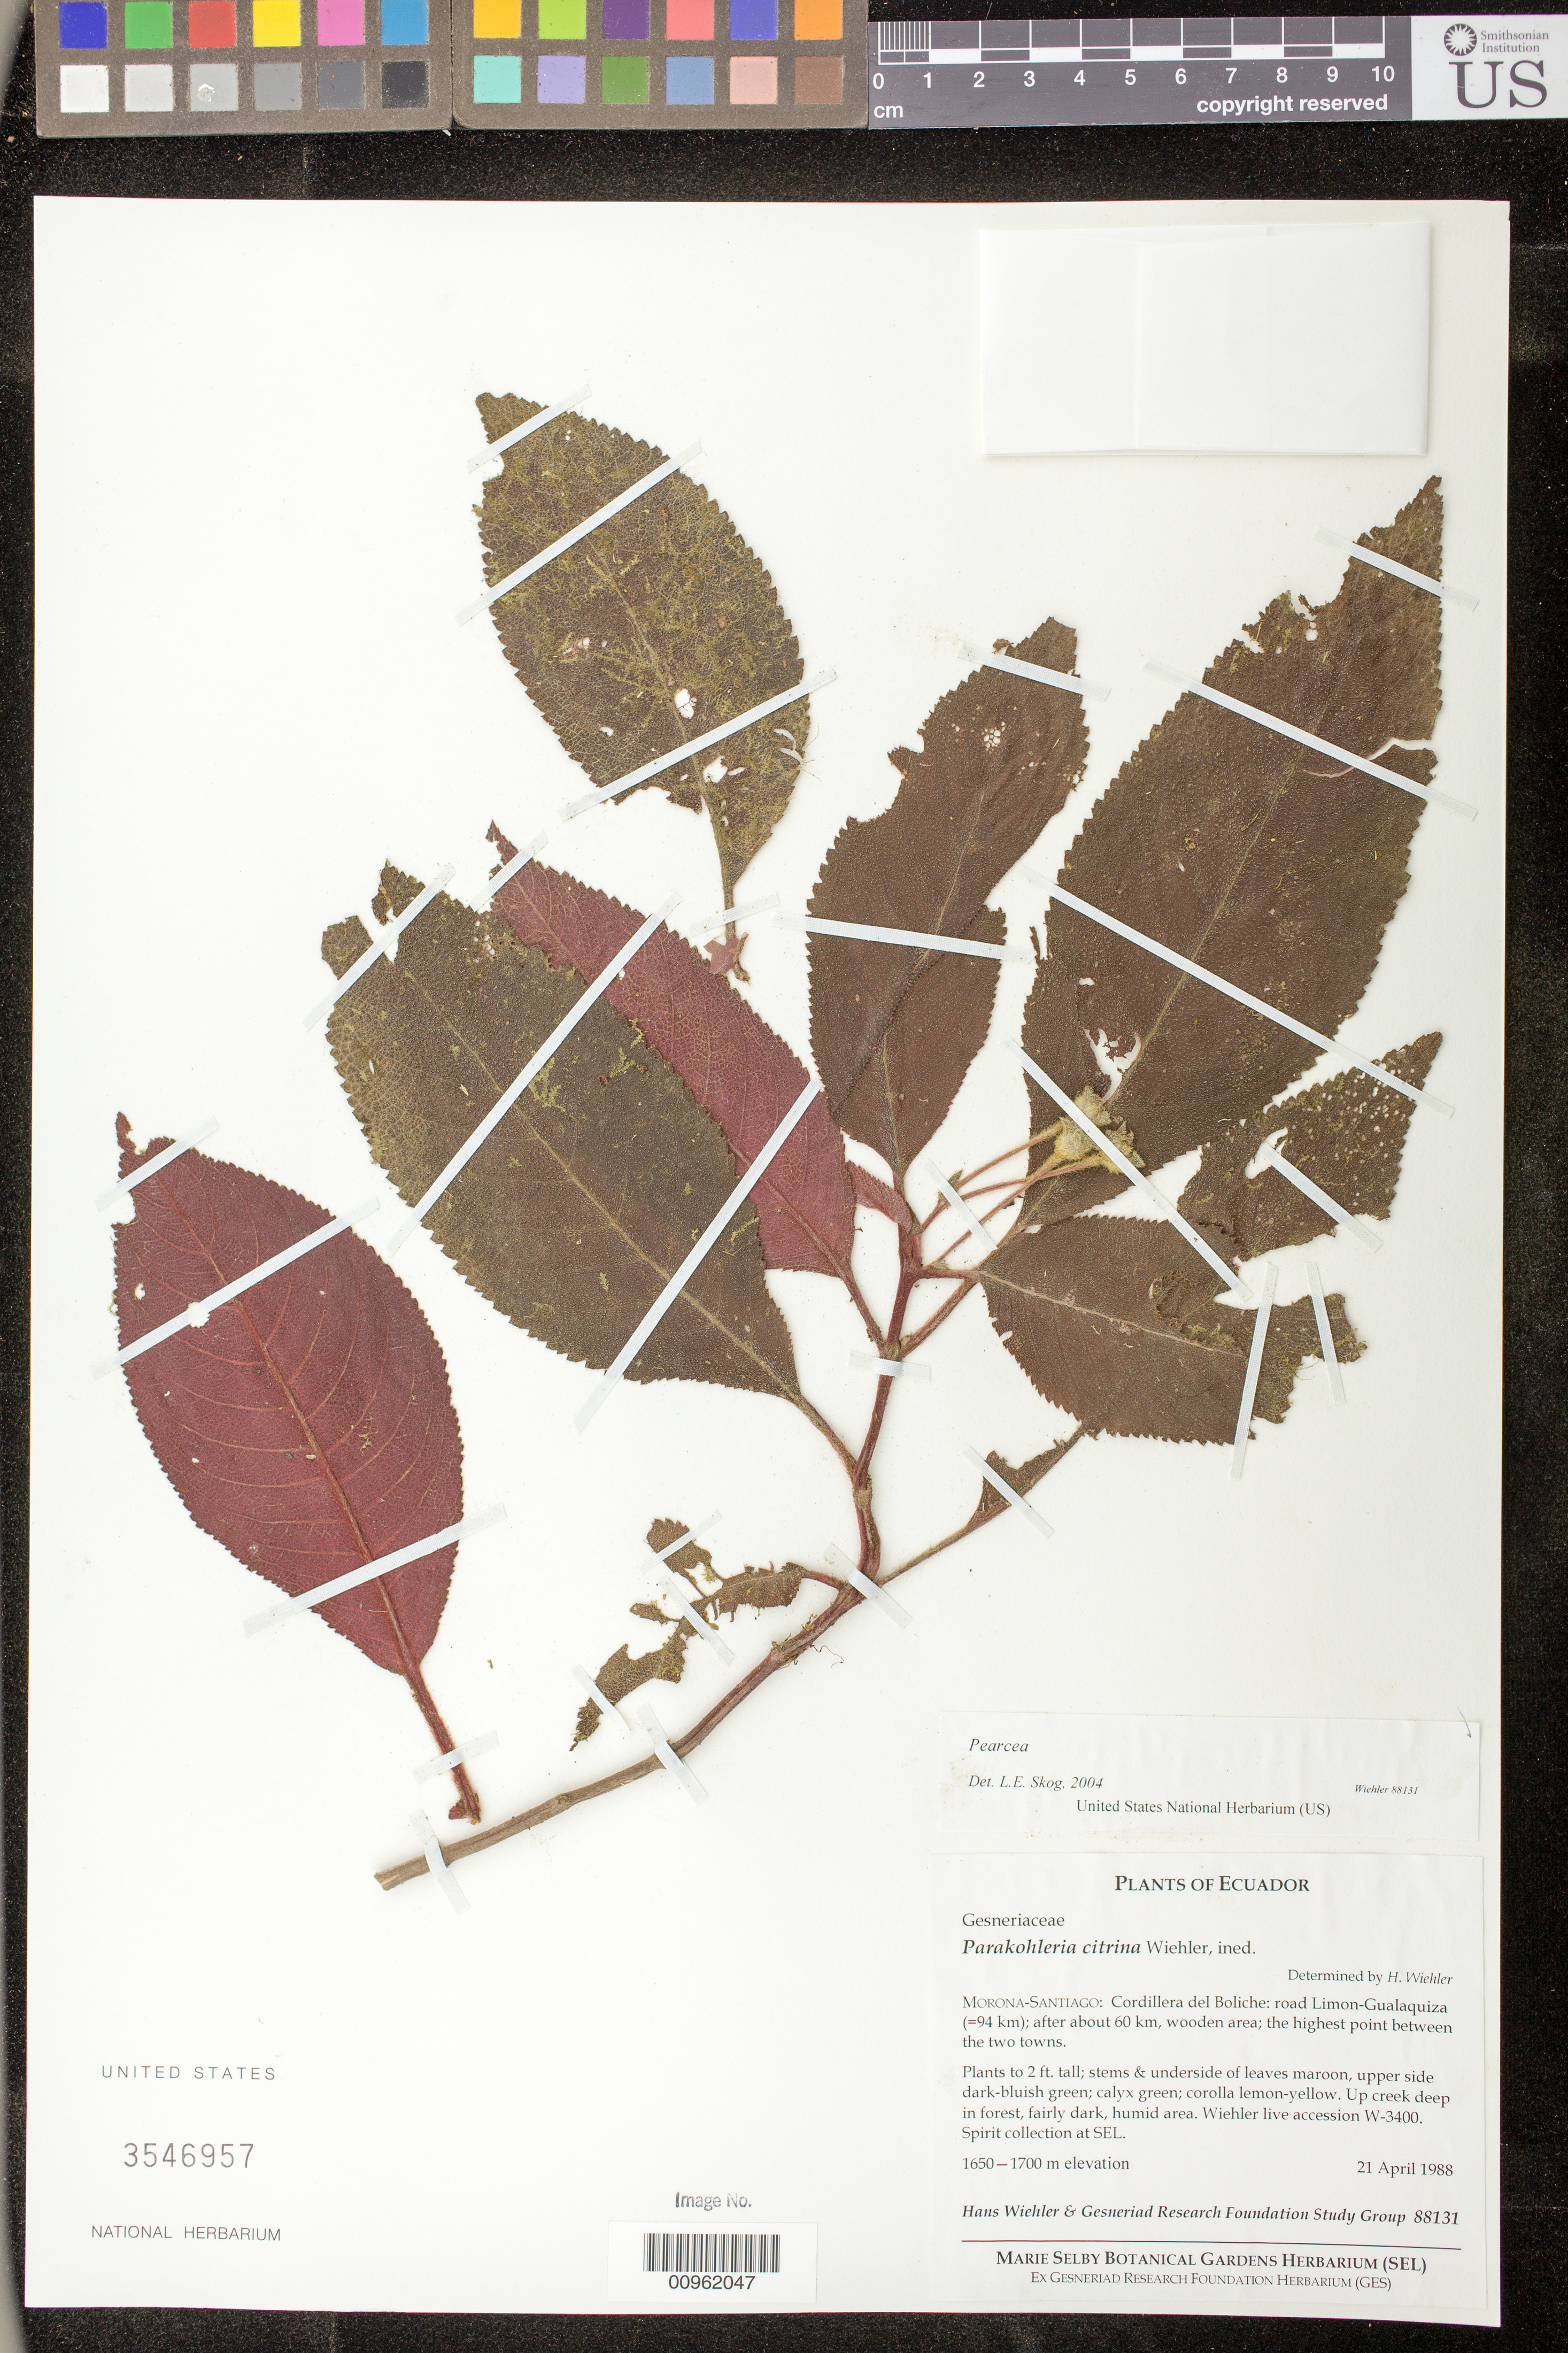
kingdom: Plantae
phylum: Tracheophyta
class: Magnoliopsida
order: Lamiales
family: Gesneriaceae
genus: Pearcea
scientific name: Pearcea lutea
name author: J.L. Clark & H. Garzón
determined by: Skog, Laurence E.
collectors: H. J. Wiehler & GRF Study Group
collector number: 88131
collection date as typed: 21 Apr 1988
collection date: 1988-04-21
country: Ecuador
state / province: Morona-Santiago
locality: Morona-Santiago: Cordillera del Boliche, road Limón - Gualaquiza (=94 km); after about 60 km, wooden area; the highest point between the two towns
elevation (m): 1650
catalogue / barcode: US 3546957